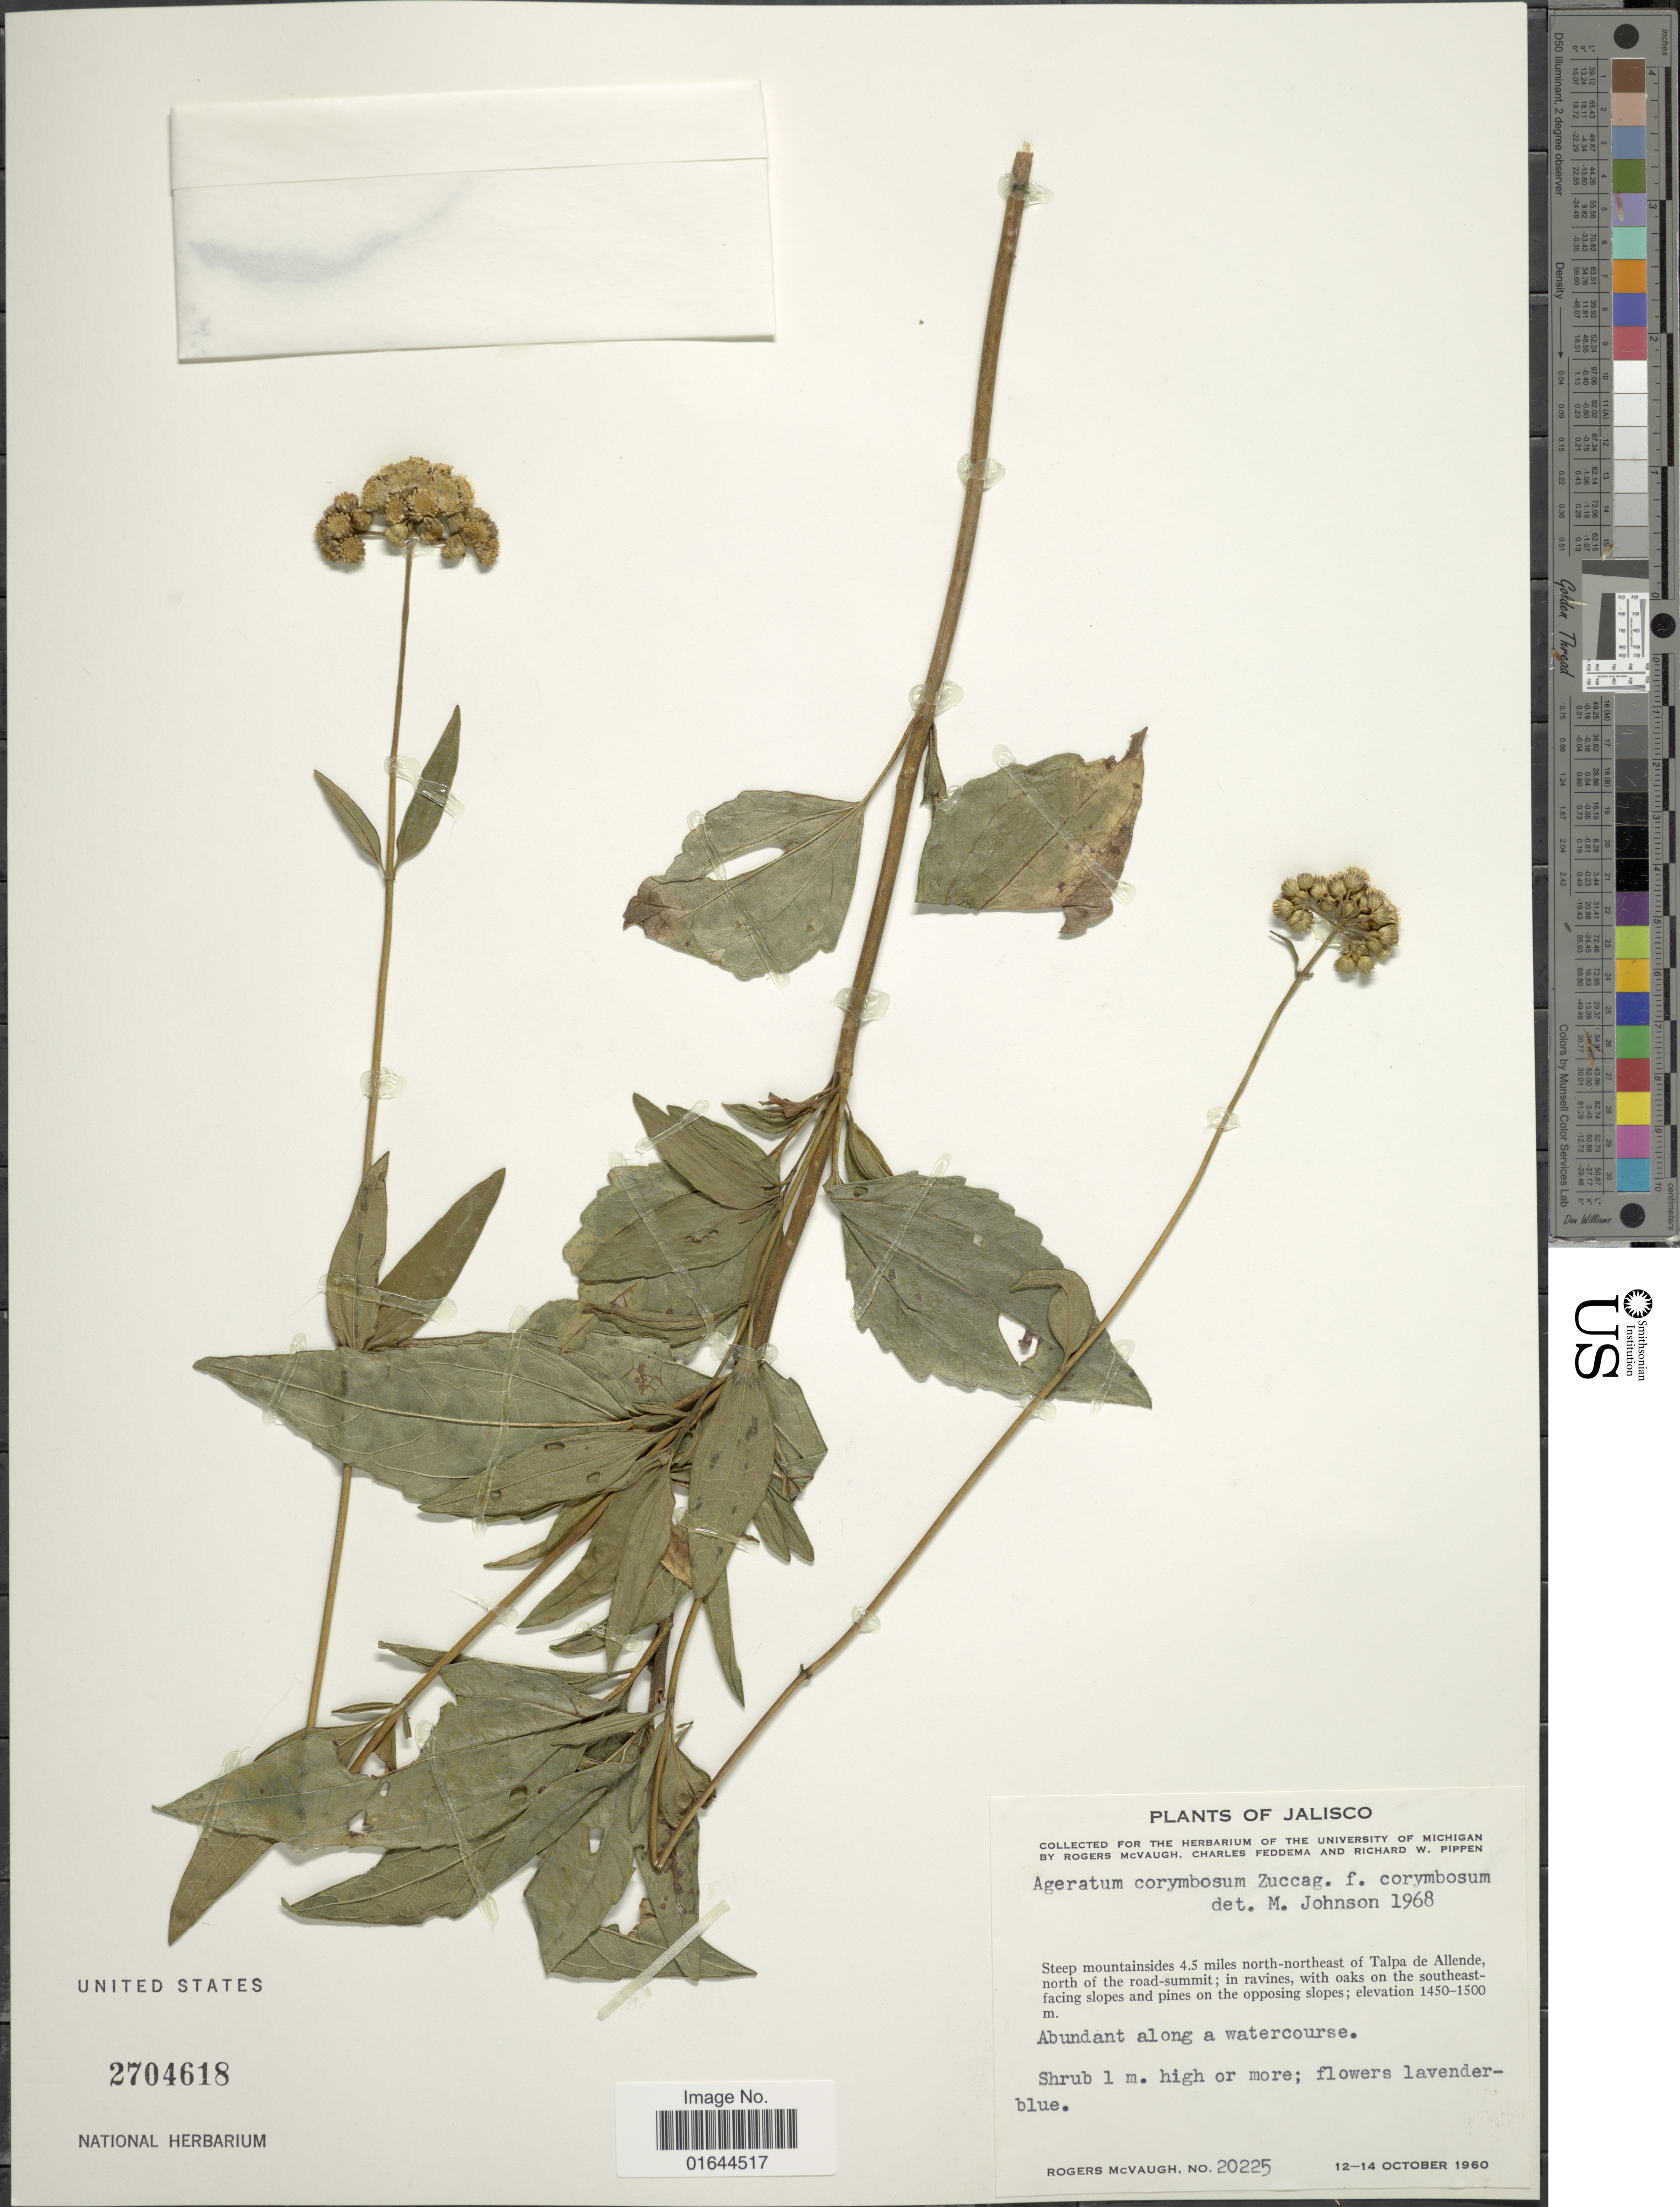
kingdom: Plantae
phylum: Tracheophyta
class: Magnoliopsida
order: Asterales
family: Asteraceae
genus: Ageratum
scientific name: Ageratum corymbosum f. corymbosum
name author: Zuccagni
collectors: R. McVaugh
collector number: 20225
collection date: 1960-10-12/1960-10-14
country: Mexico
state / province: Jalisco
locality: Jalisco. Steep Mountainsides 4.5 miles north-northeast of Talpa de Allende north of the road-summit.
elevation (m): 1450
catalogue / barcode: US 2704618